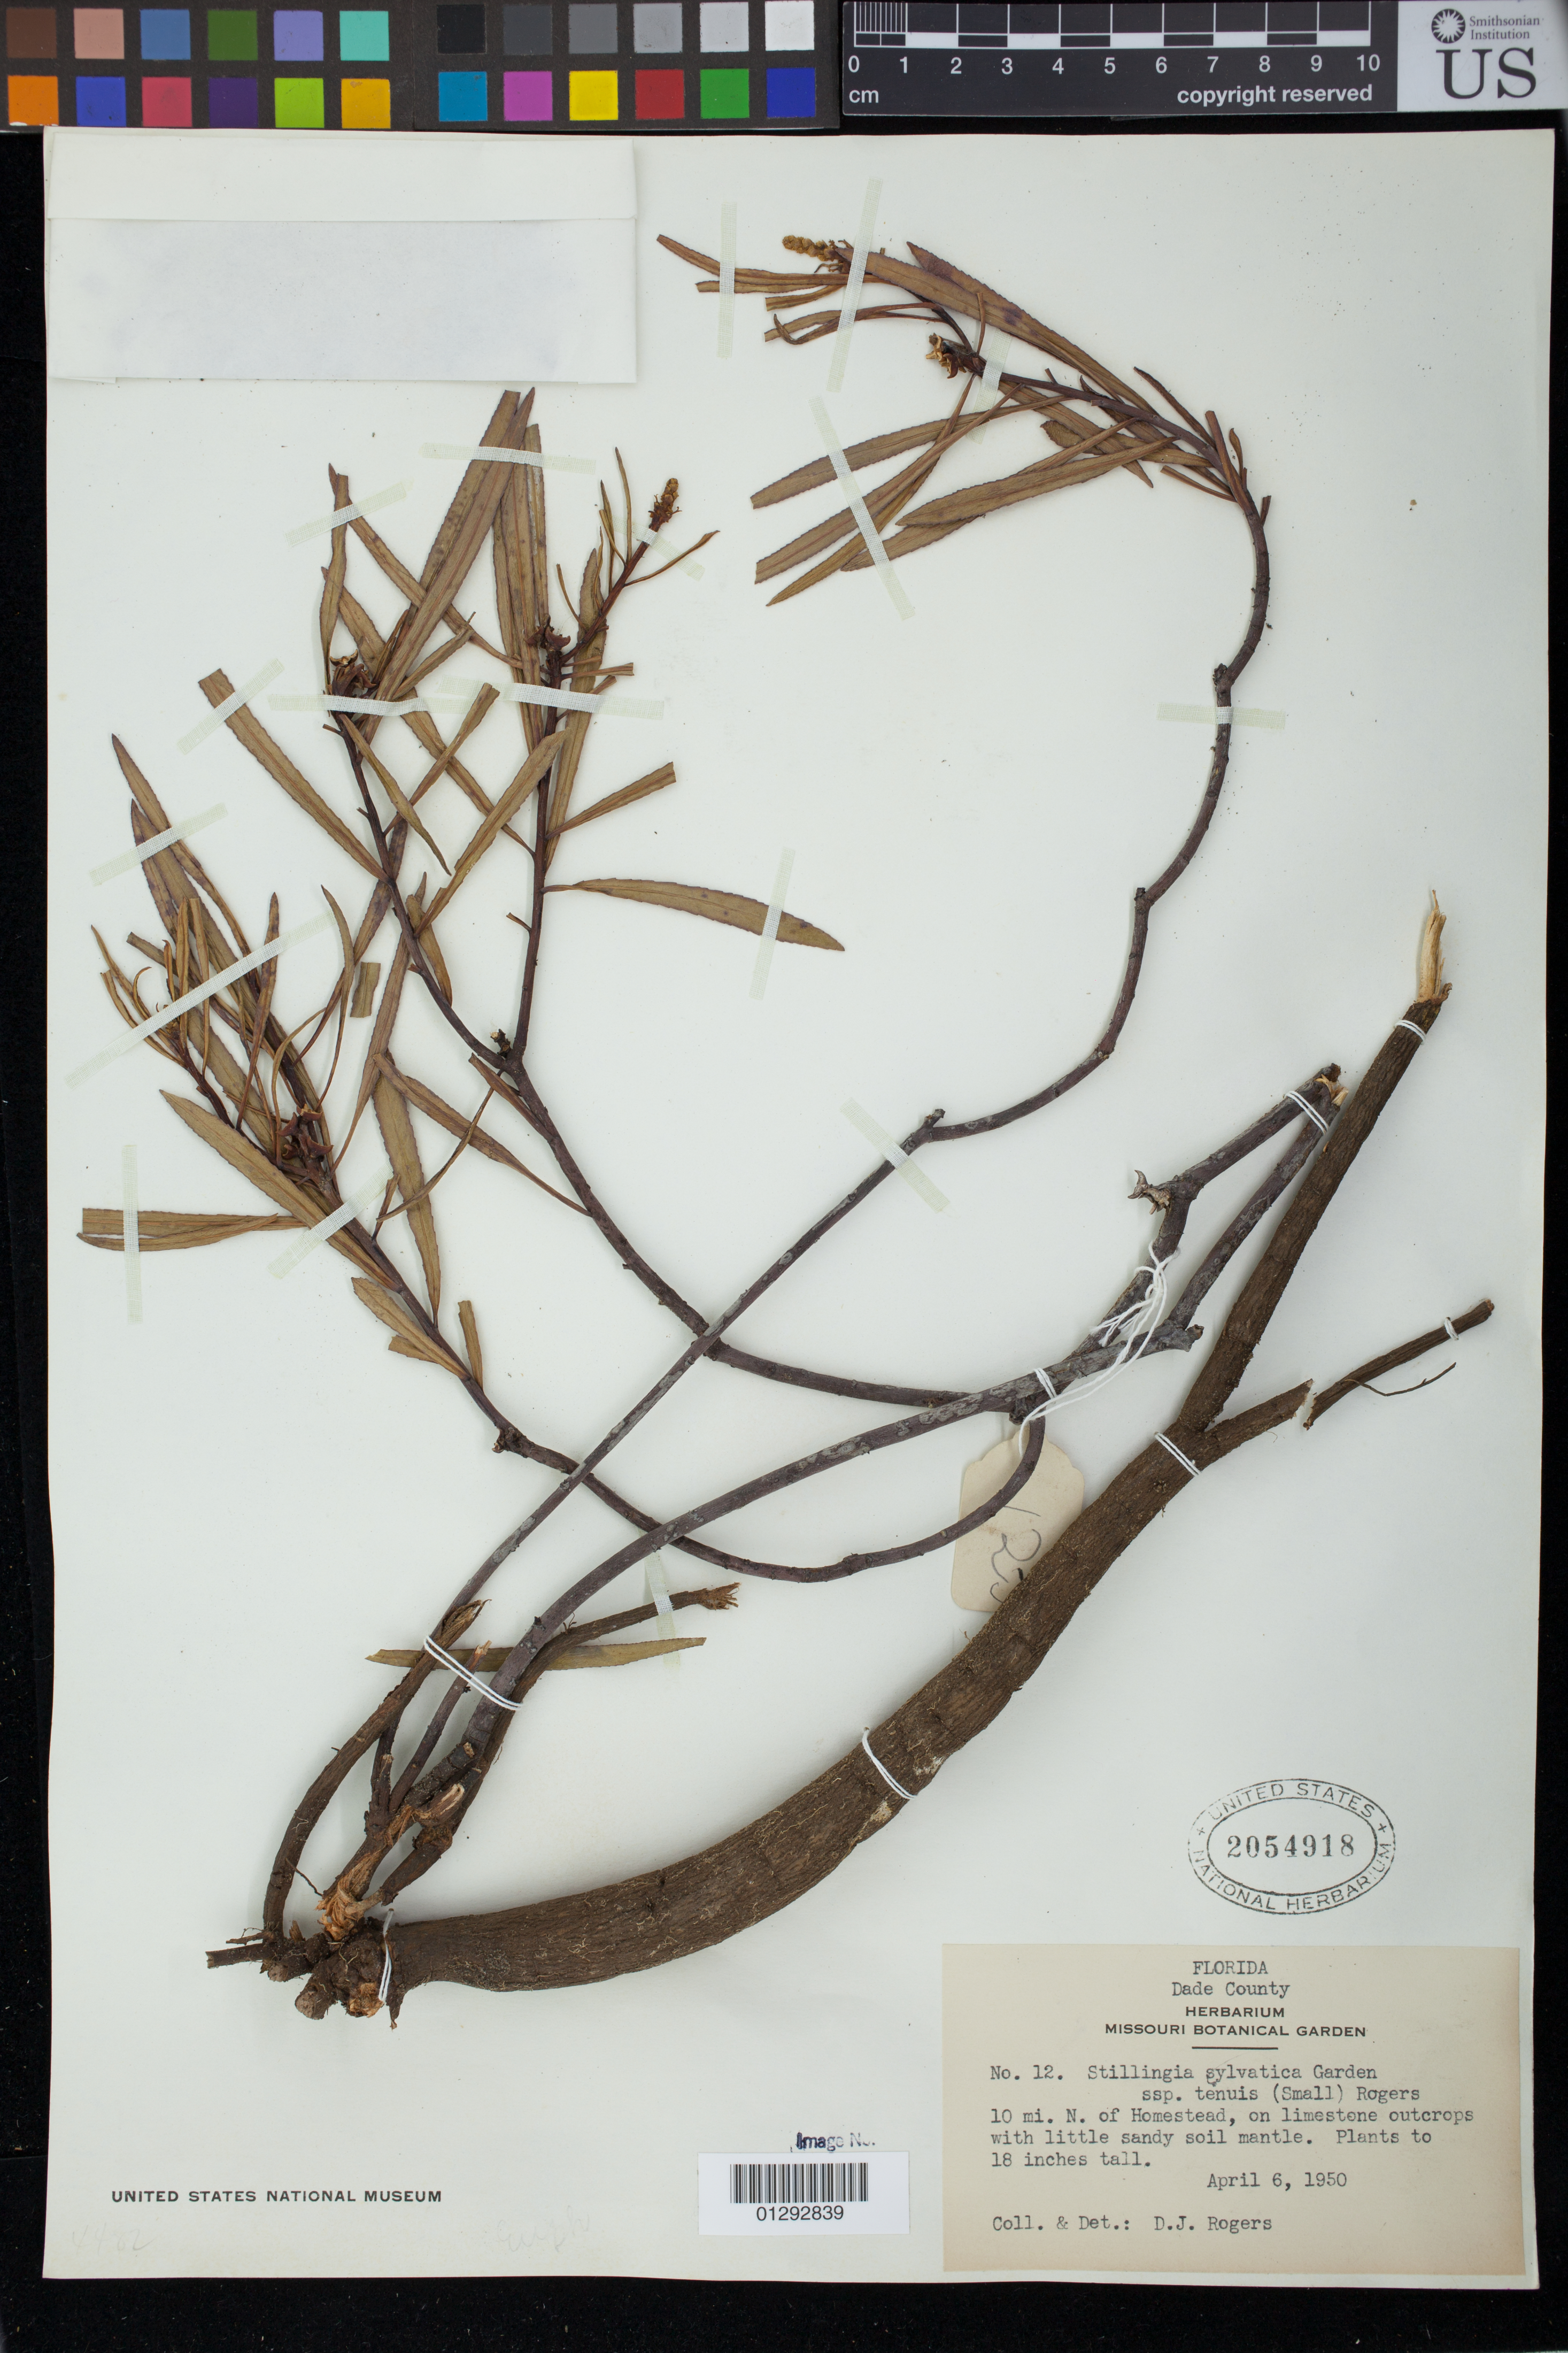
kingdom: Plantae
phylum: Tracheophyta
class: Magnoliopsida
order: Malpighiales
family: Euphorbiaceae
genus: Stillingia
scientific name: Stillingia sylvatica subsp. tenuis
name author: (Small) D.J. Rogers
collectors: D. J. Rogers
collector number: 12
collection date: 1950-04-06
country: United States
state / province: Florida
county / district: Dade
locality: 10 mi. N. of Homestead.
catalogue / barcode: US 2054918